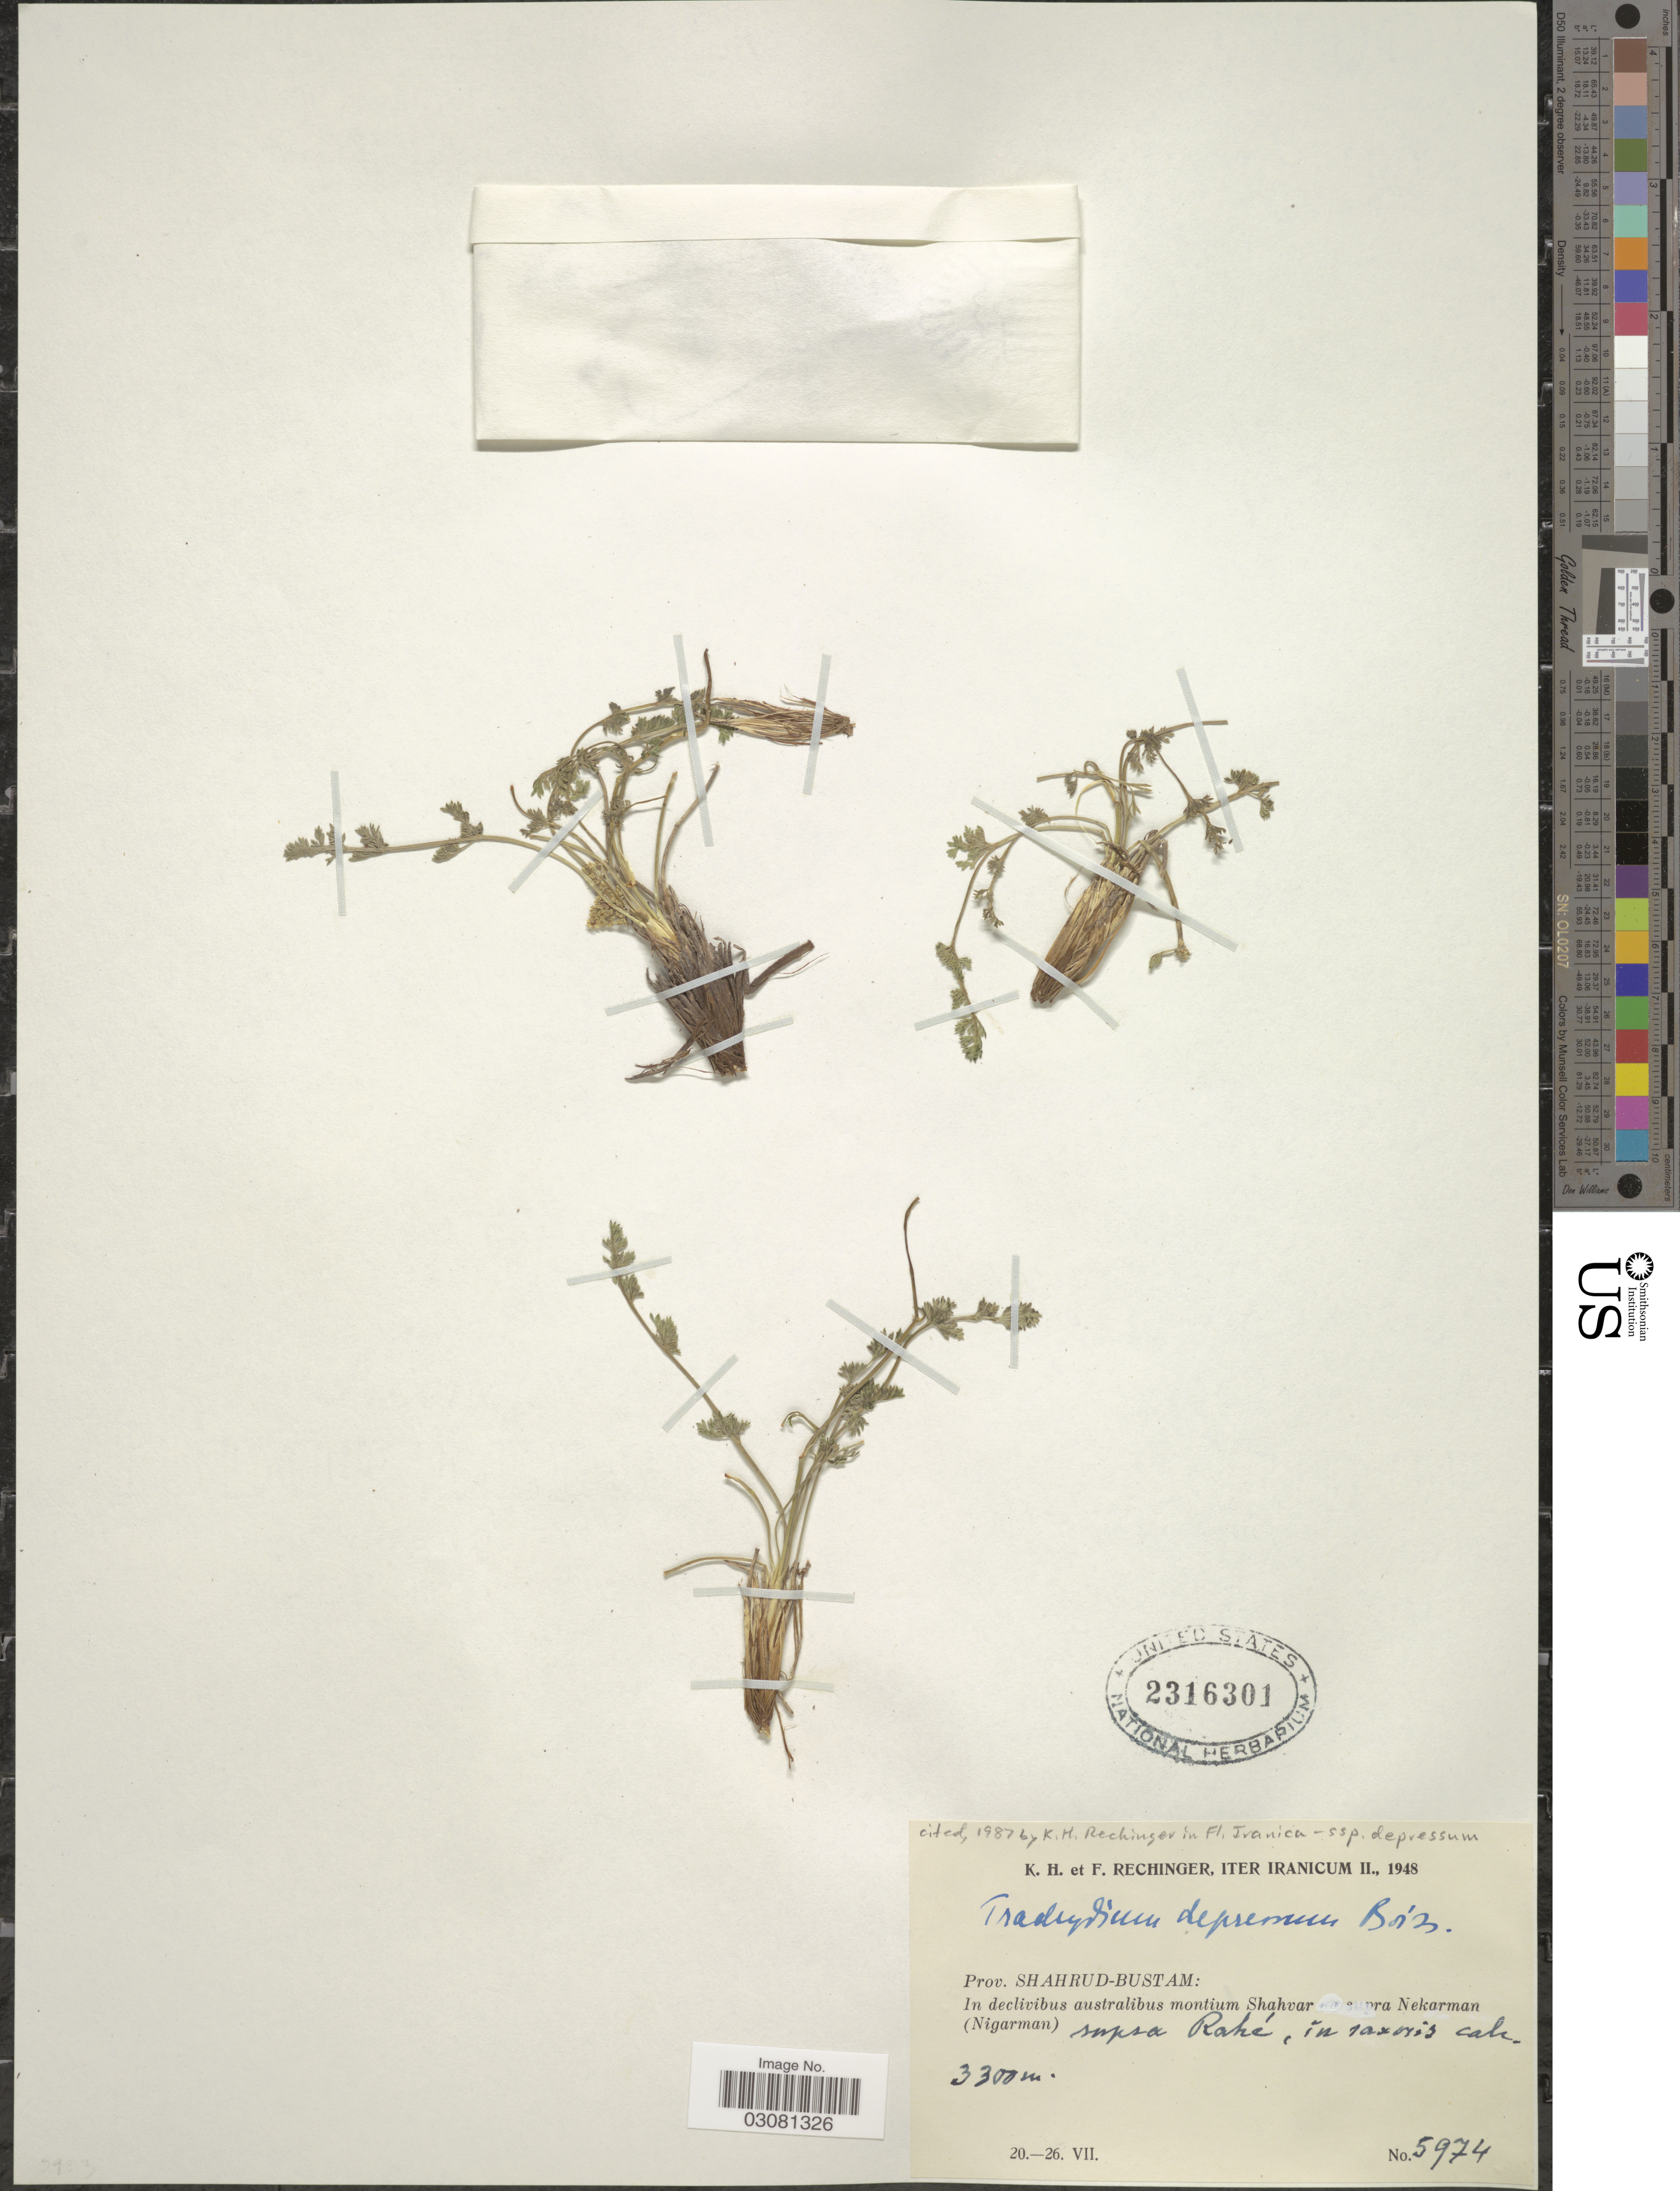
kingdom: Plantae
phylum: Tracheophyta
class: Magnoliopsida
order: Apiales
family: Apiaceae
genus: Trachydium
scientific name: Trachydium depressum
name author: Boiss.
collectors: K. H. Rechinger & F. Rechinger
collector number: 5974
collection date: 1948-07-20/1948-07-26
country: Iran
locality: Prov. Shahrud-Bustam: In declivibus australibus montium Shahvar Nekarman (Nigarman) supsa [interpreted] Rahé.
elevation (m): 3300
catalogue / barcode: US 2316301